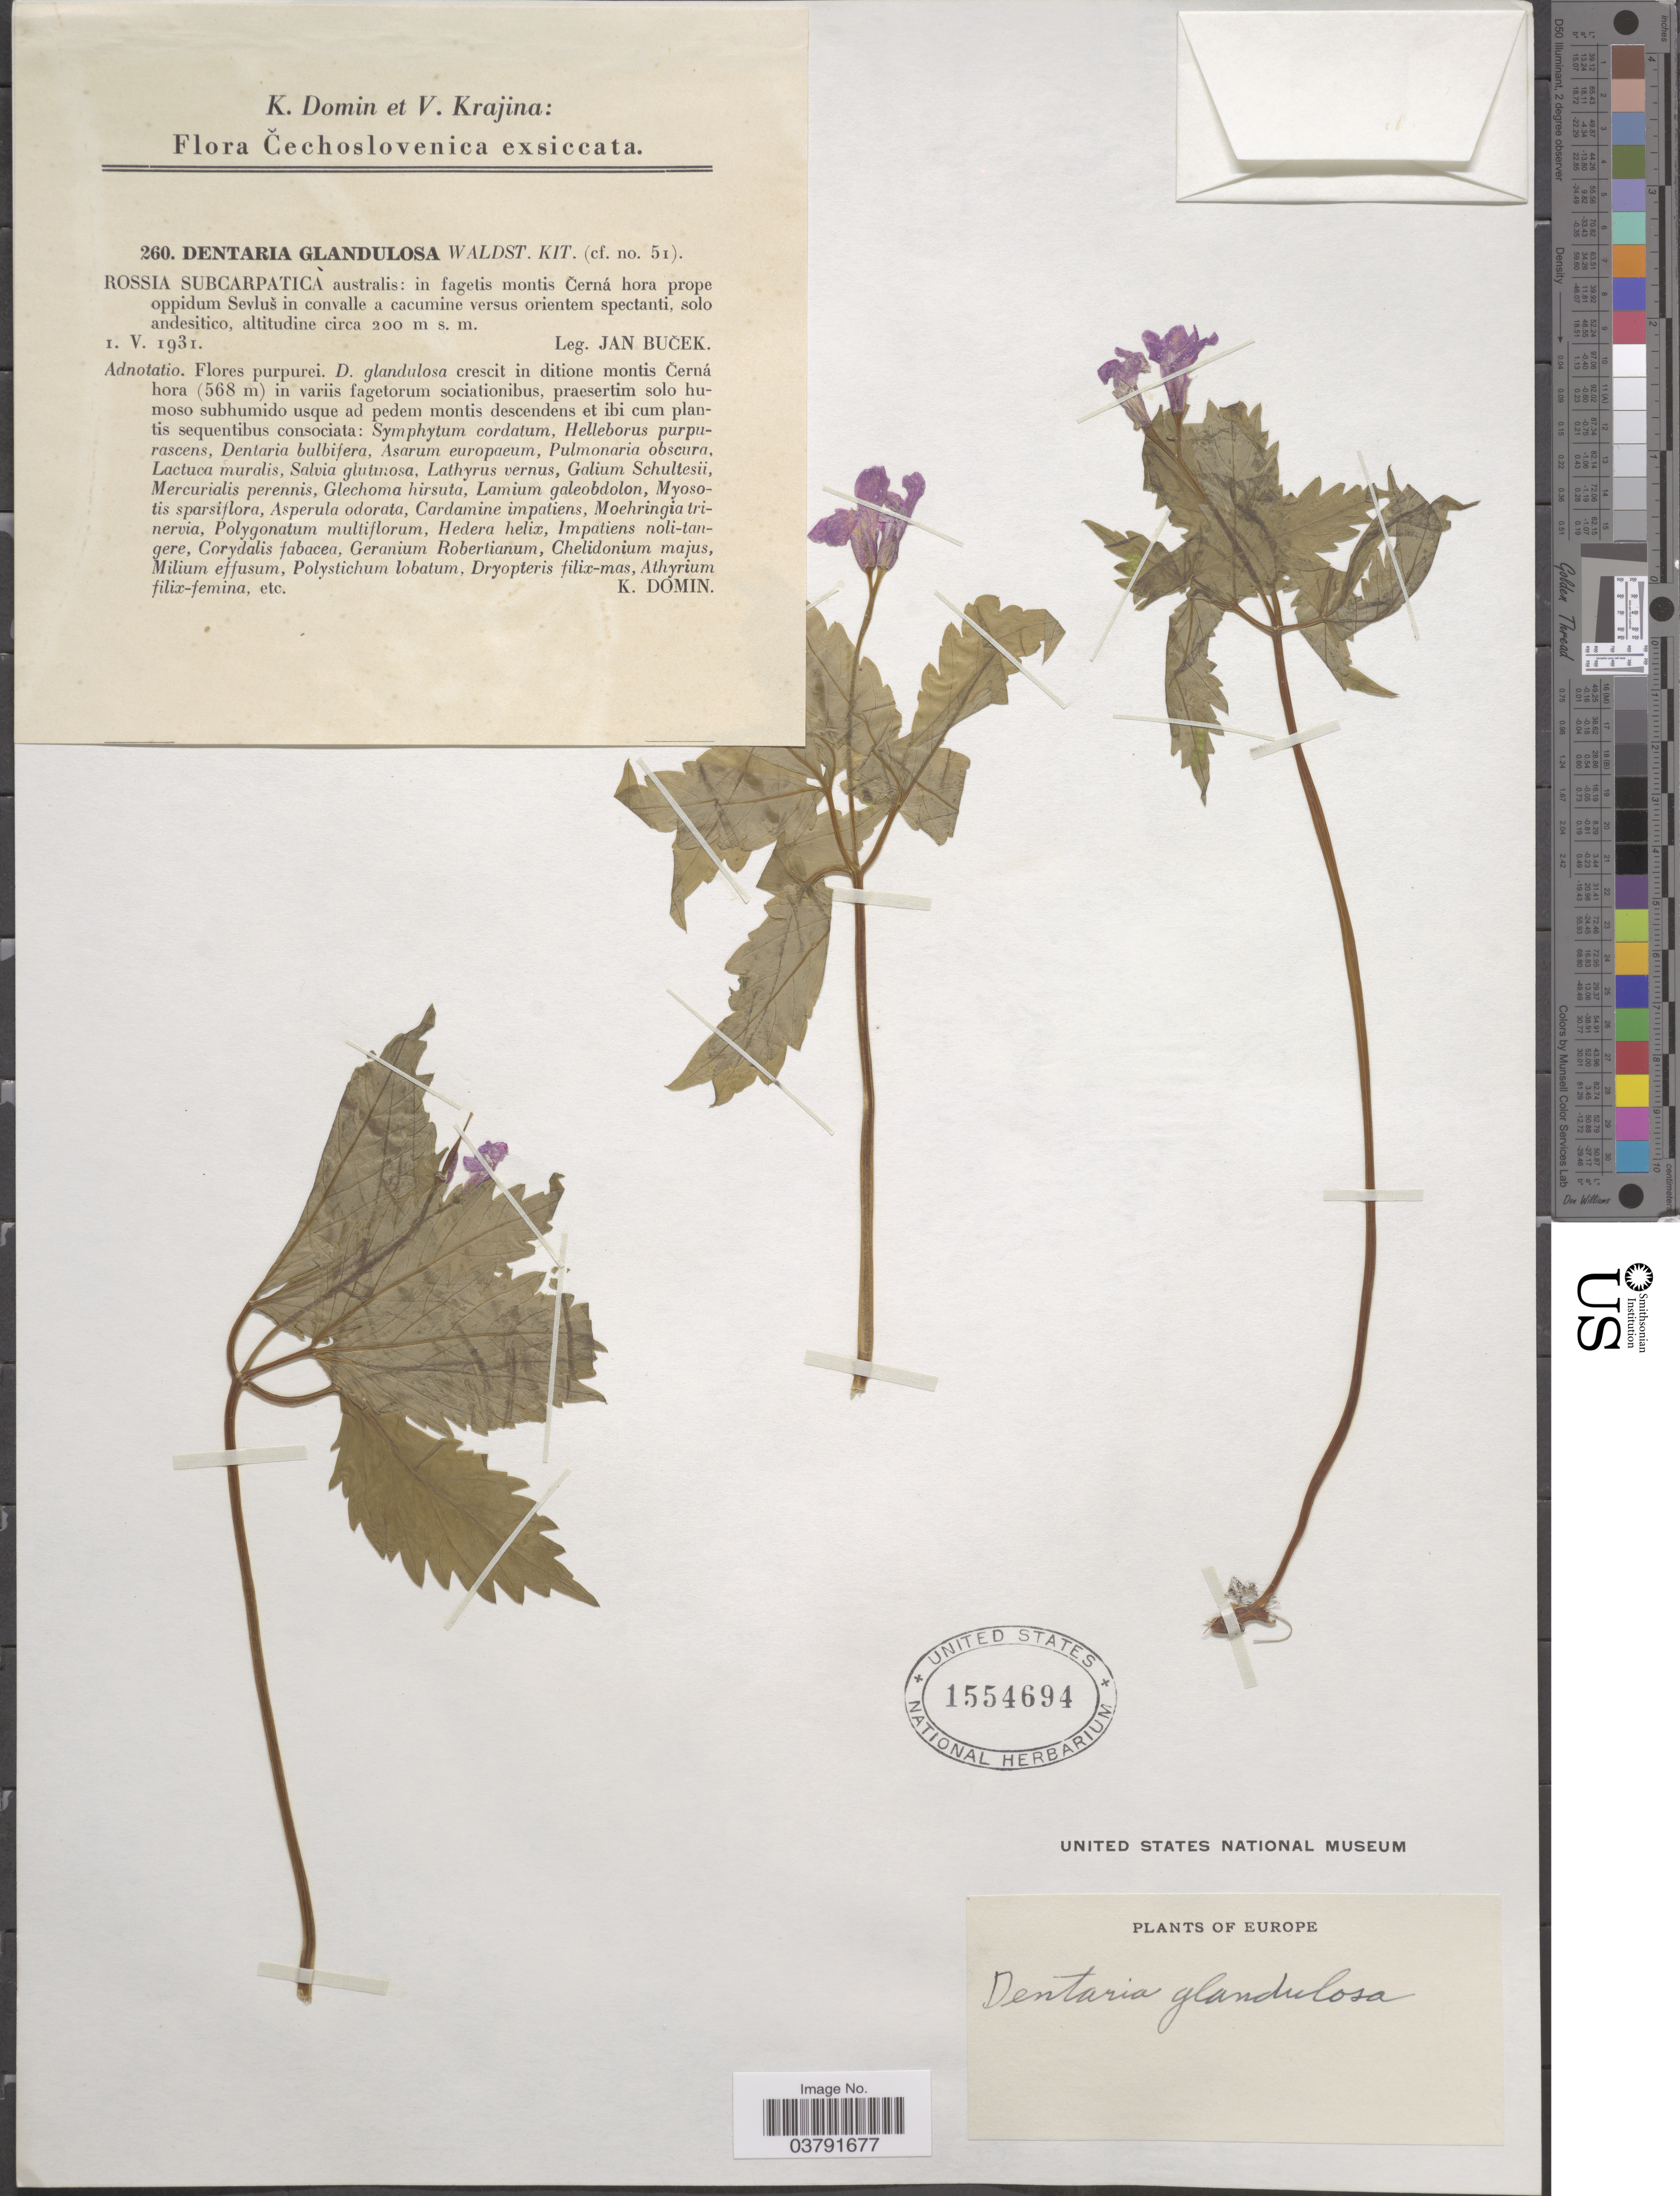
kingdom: Plantae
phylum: Tracheophyta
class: Magnoliopsida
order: Brassicales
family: Brassicaceae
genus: Dentaria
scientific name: Dentaria glandulosa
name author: Waldst. & Kit.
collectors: J. Bucek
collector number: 260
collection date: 1931-05-01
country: Czechia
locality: Čechoslovenica Rossia Subcarpatica australis: in fagetis montis Černá hora prope oppidum Sevluš in convalle a cacumine versus orientem spectanti, solo andesitico.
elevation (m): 200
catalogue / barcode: US 1554694